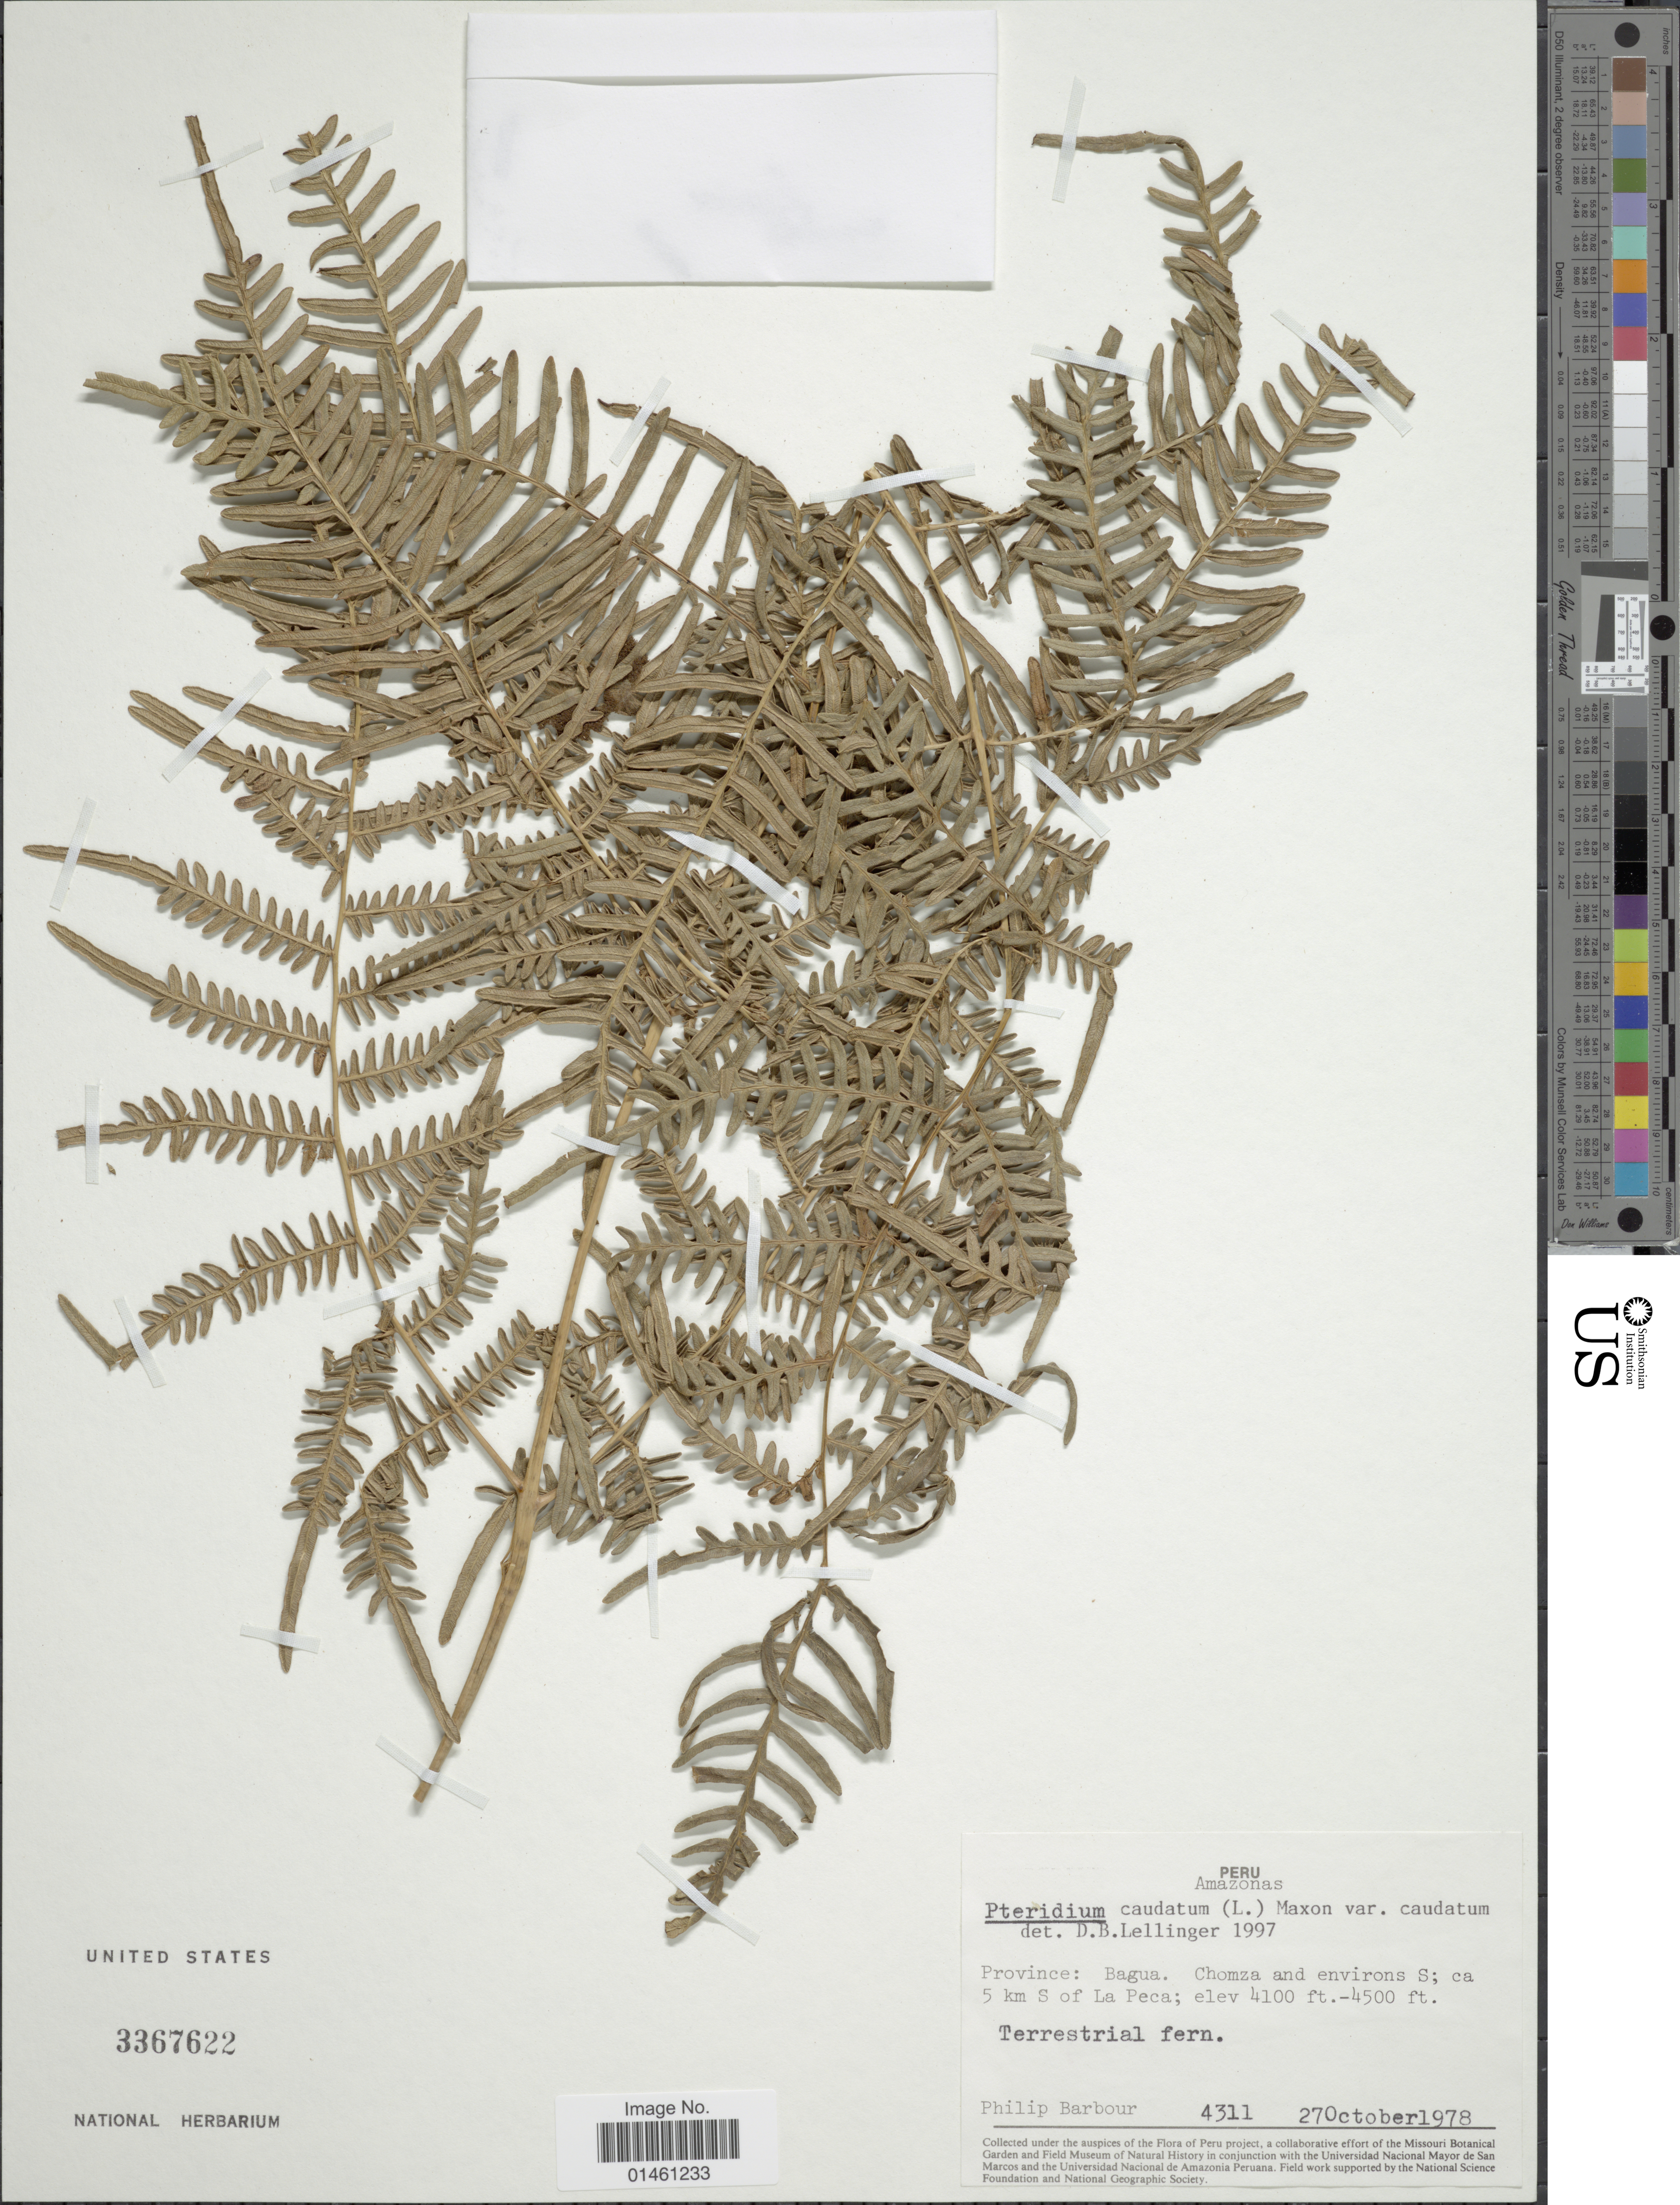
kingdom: Plantae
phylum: Tracheophyta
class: Polypodiopsida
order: Polypodiales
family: Dennstaedtiaceae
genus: Pteridium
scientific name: Pteridium caudatum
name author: (L.) Maxon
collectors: P. Barbour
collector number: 4311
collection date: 1978-10-27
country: Peru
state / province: Amazonas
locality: Province: Bagua, Chomza and environs S; ca 5km S of La Peca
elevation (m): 1250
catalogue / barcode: US 3367622